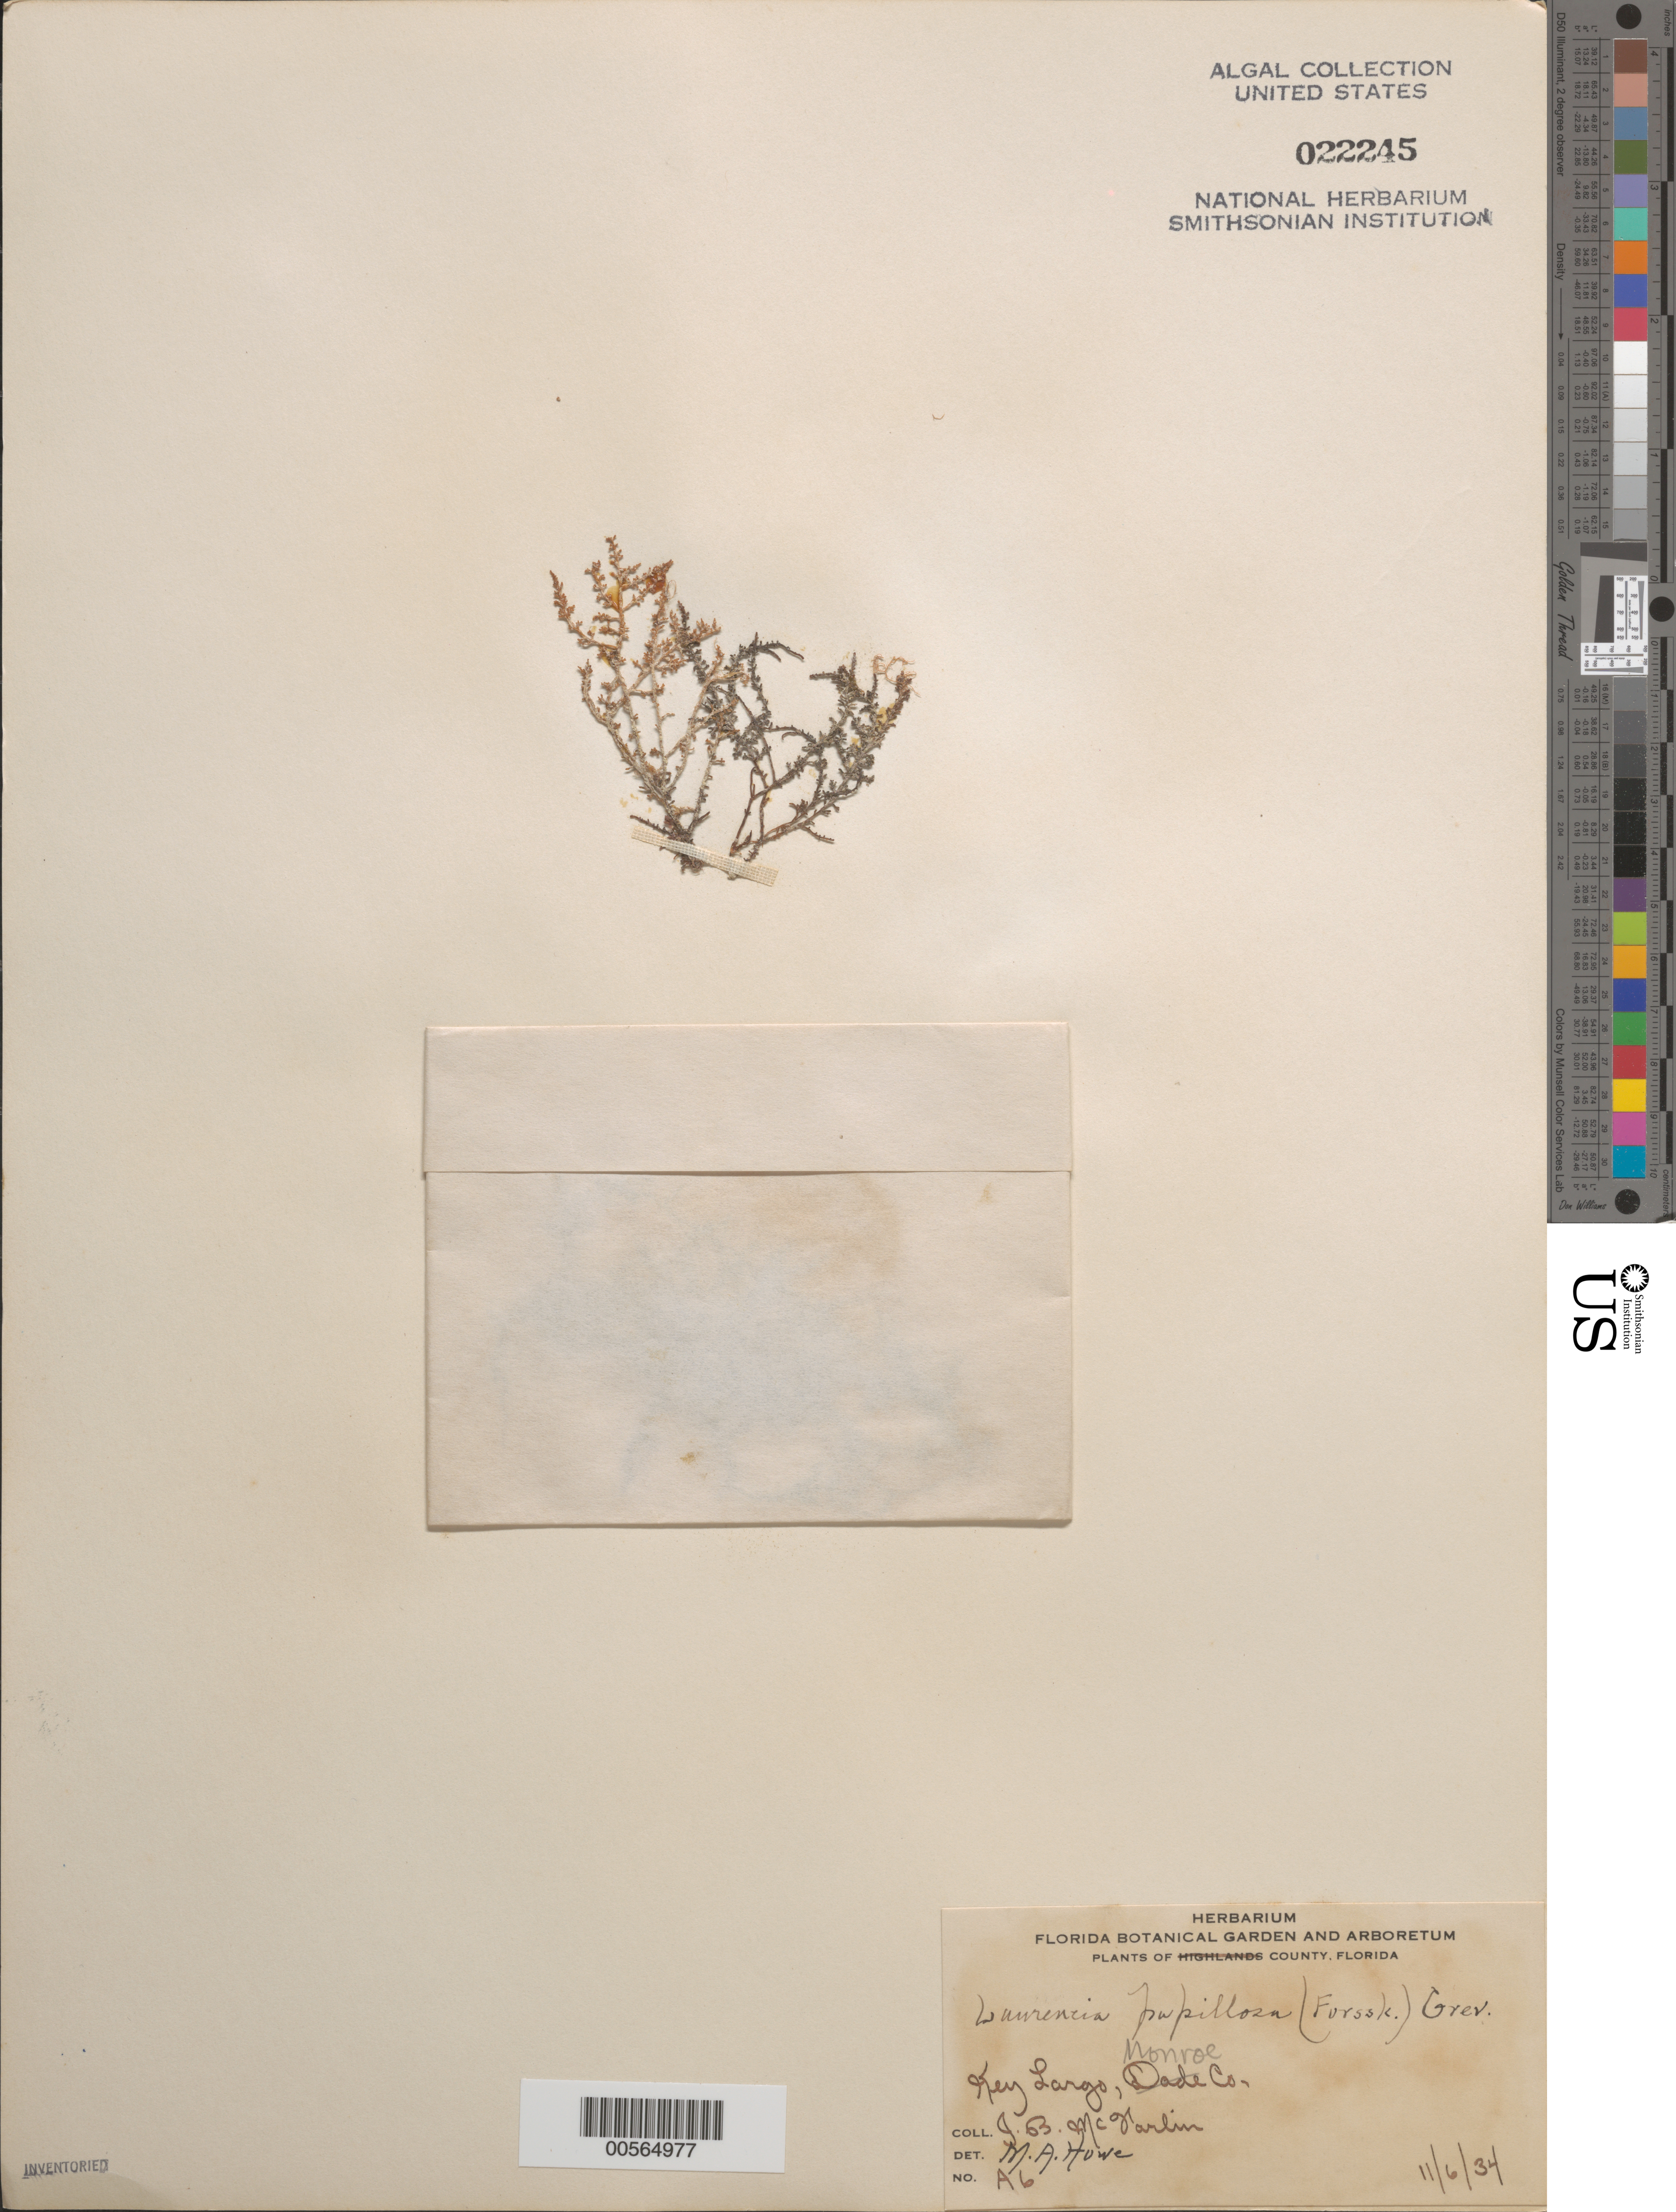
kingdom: Plantae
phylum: Rhodophyta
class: Florideophyceae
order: Ceramiales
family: Rhodomelaceae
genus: Palisada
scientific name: Palisada perforata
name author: (Bory) K.W. Nam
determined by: Algae name updating Project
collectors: J. McFarlin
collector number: A6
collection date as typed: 06 Nov 1934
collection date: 1934-11-06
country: United States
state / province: Florida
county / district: Monroe County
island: Key Largo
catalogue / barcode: US 22245